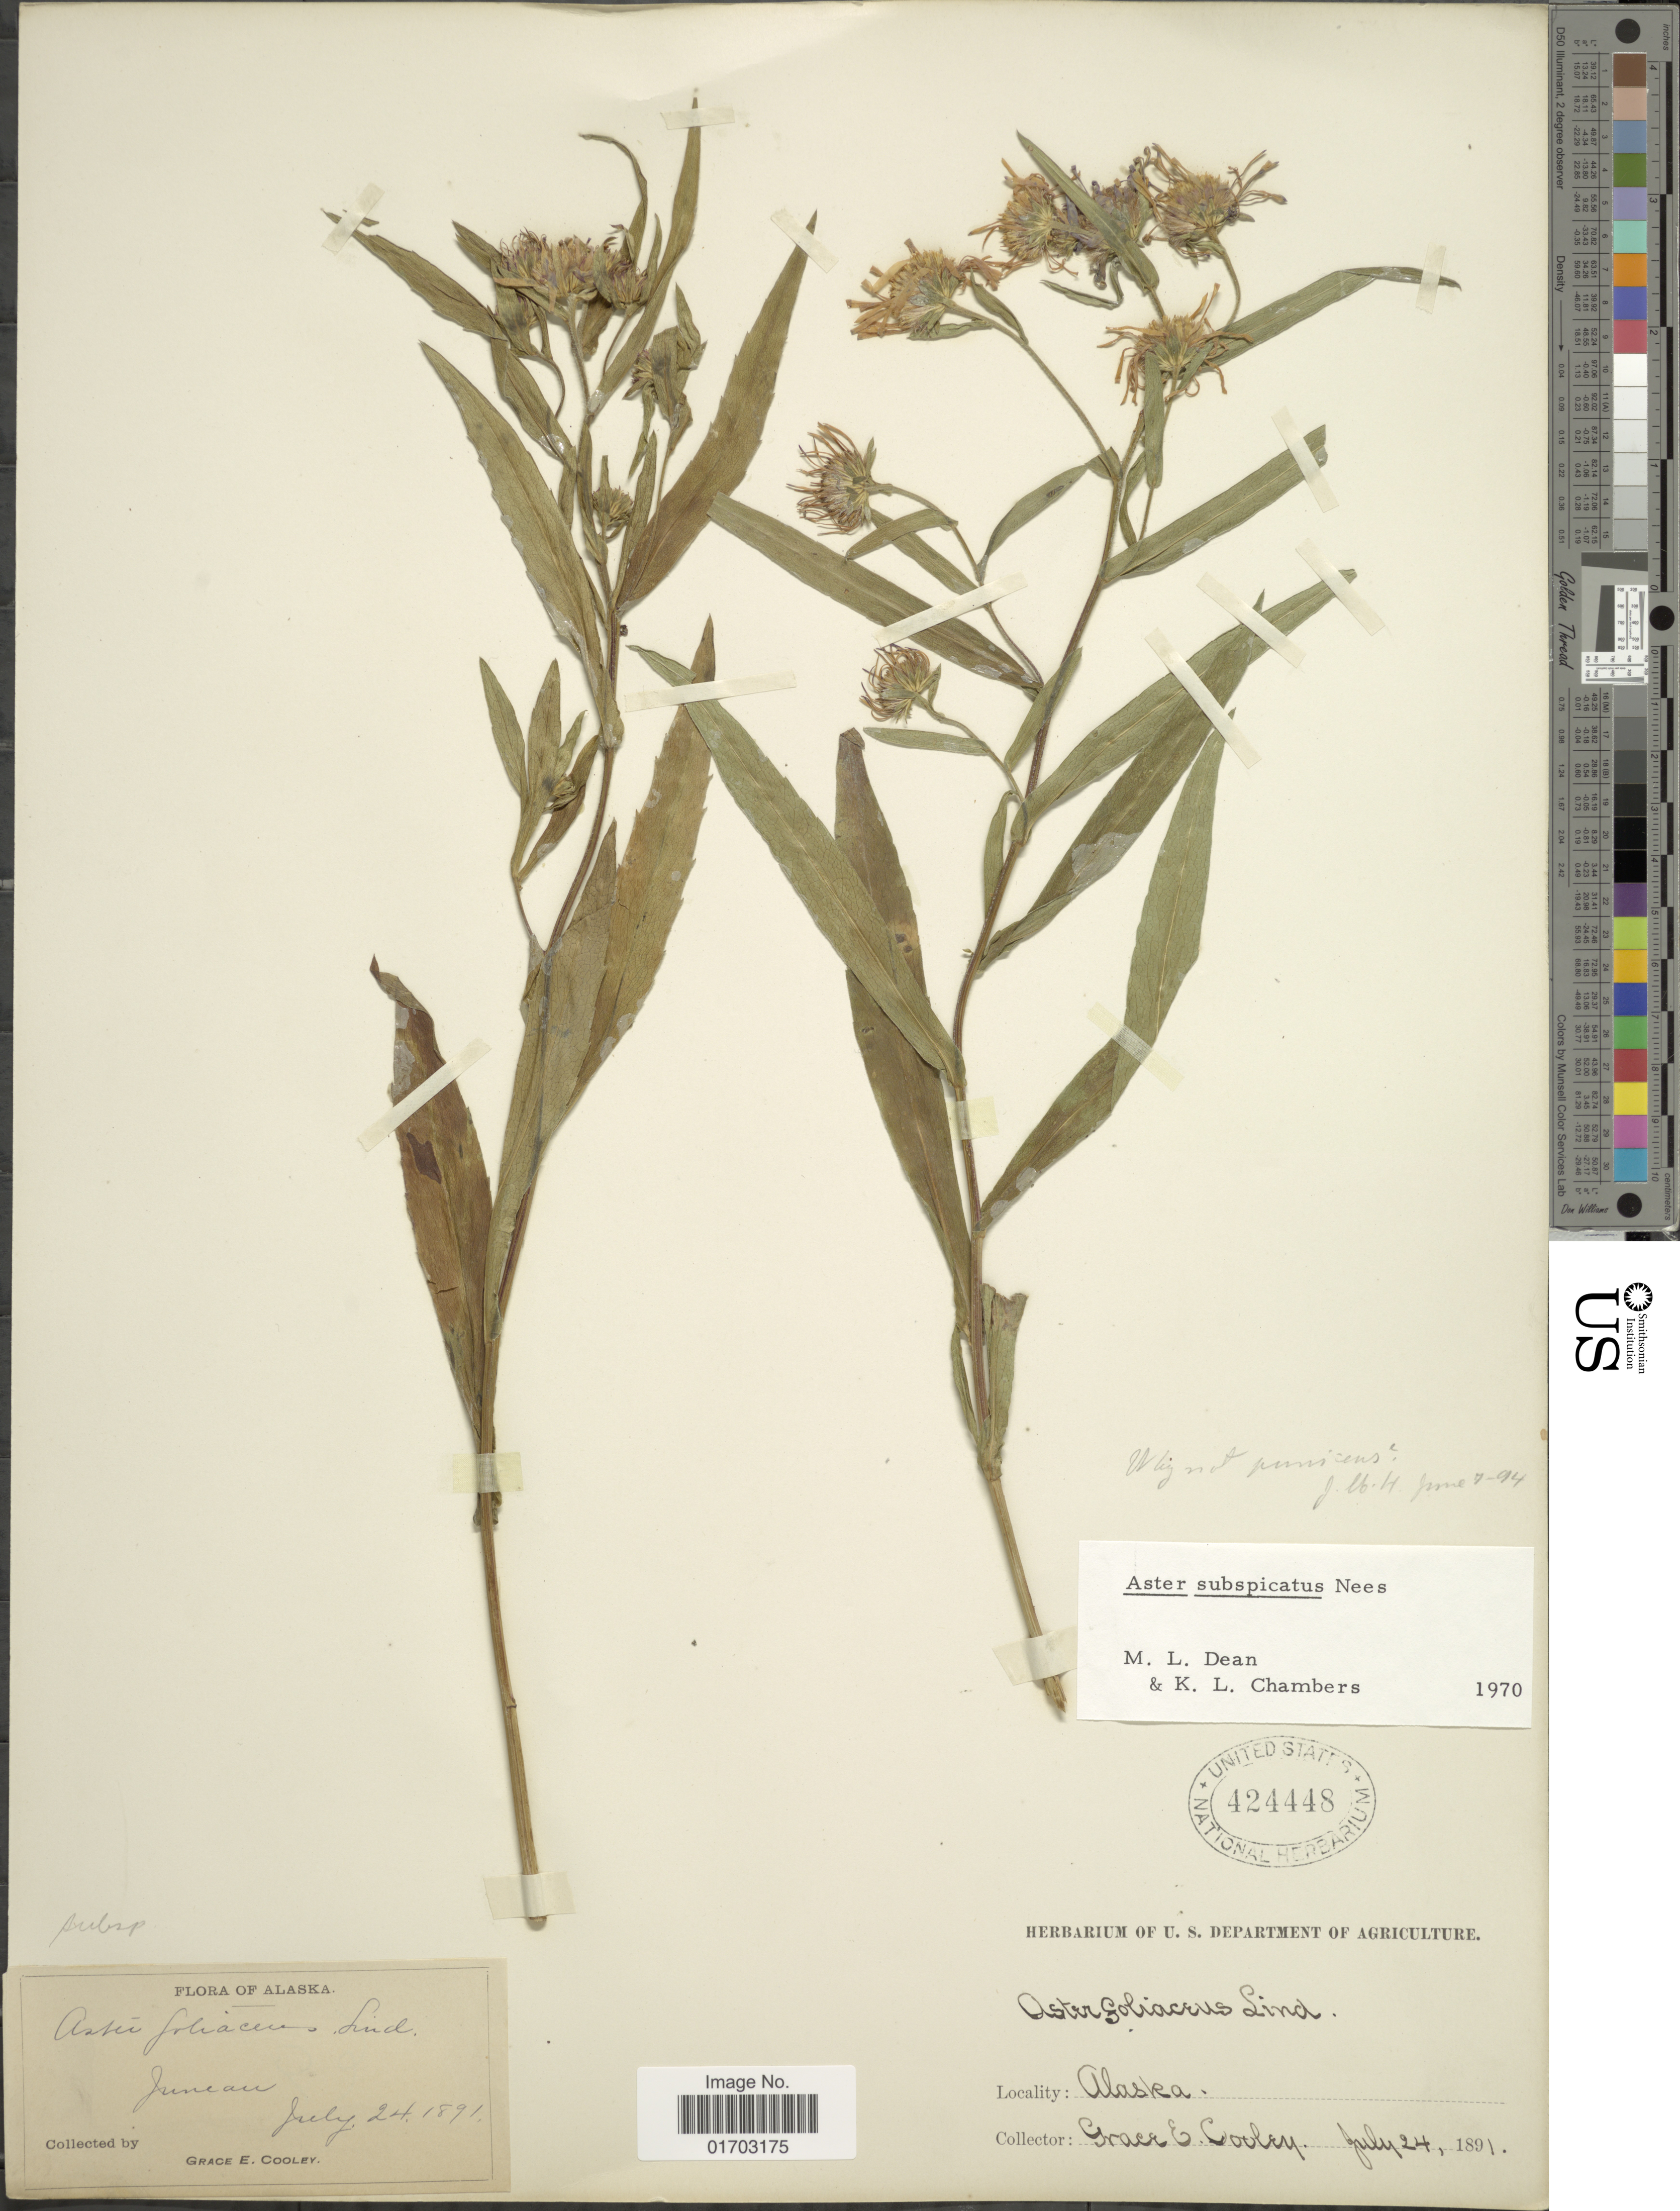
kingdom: Plantae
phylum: Tracheophyta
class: Magnoliopsida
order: Asterales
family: Asteraceae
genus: Symphyotrichum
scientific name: Symphyotrichum subspicatum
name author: (Nees) G.L. Nesom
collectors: G. E. Cooley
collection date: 1891-07-24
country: United States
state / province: Alaska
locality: Juneau.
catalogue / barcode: US 424448